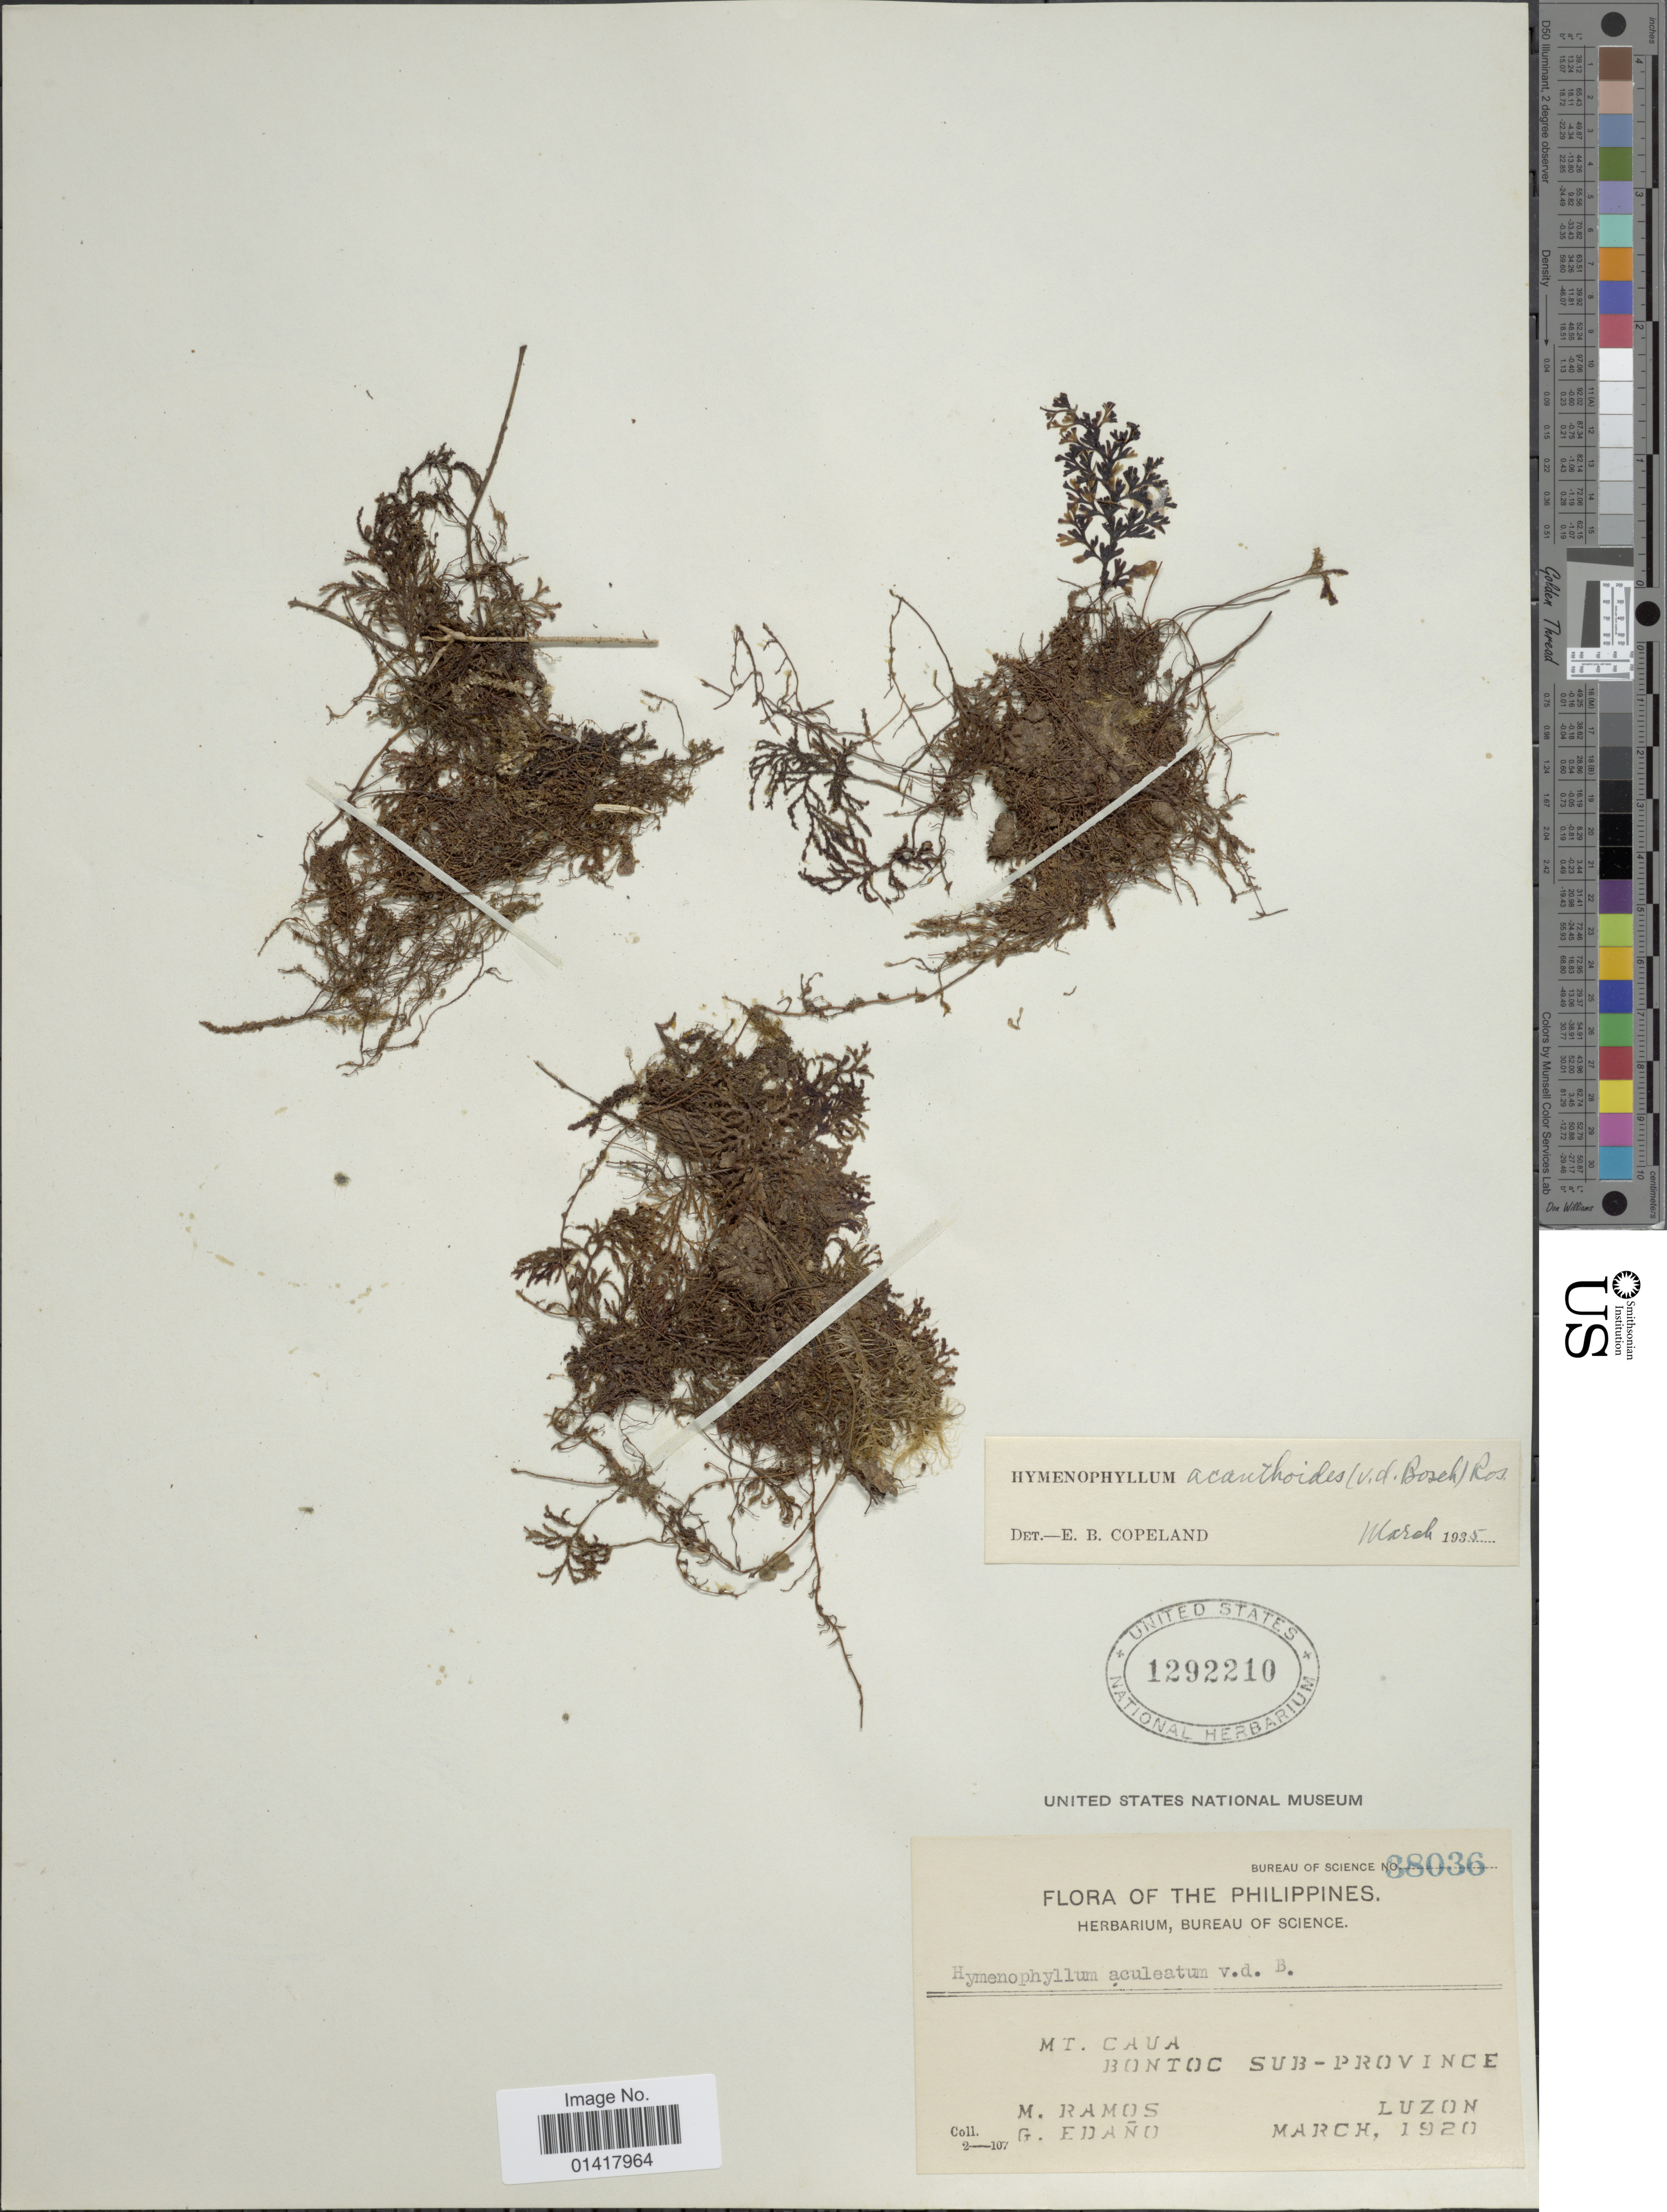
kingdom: Plantae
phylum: Tracheophyta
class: Polypodiopsida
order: Hymenophyllales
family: Hymenophyllaceae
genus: Hymenophyllum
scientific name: Hymenophyllum acanthoides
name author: (Bosch) Rosenst.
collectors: M. Ramos & G. Edaño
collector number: Bureau Of Science 88036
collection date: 1920-03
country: Philippines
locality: Luzon. Mt. Caua. Bontoc Sub-Province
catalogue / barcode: US 1292210